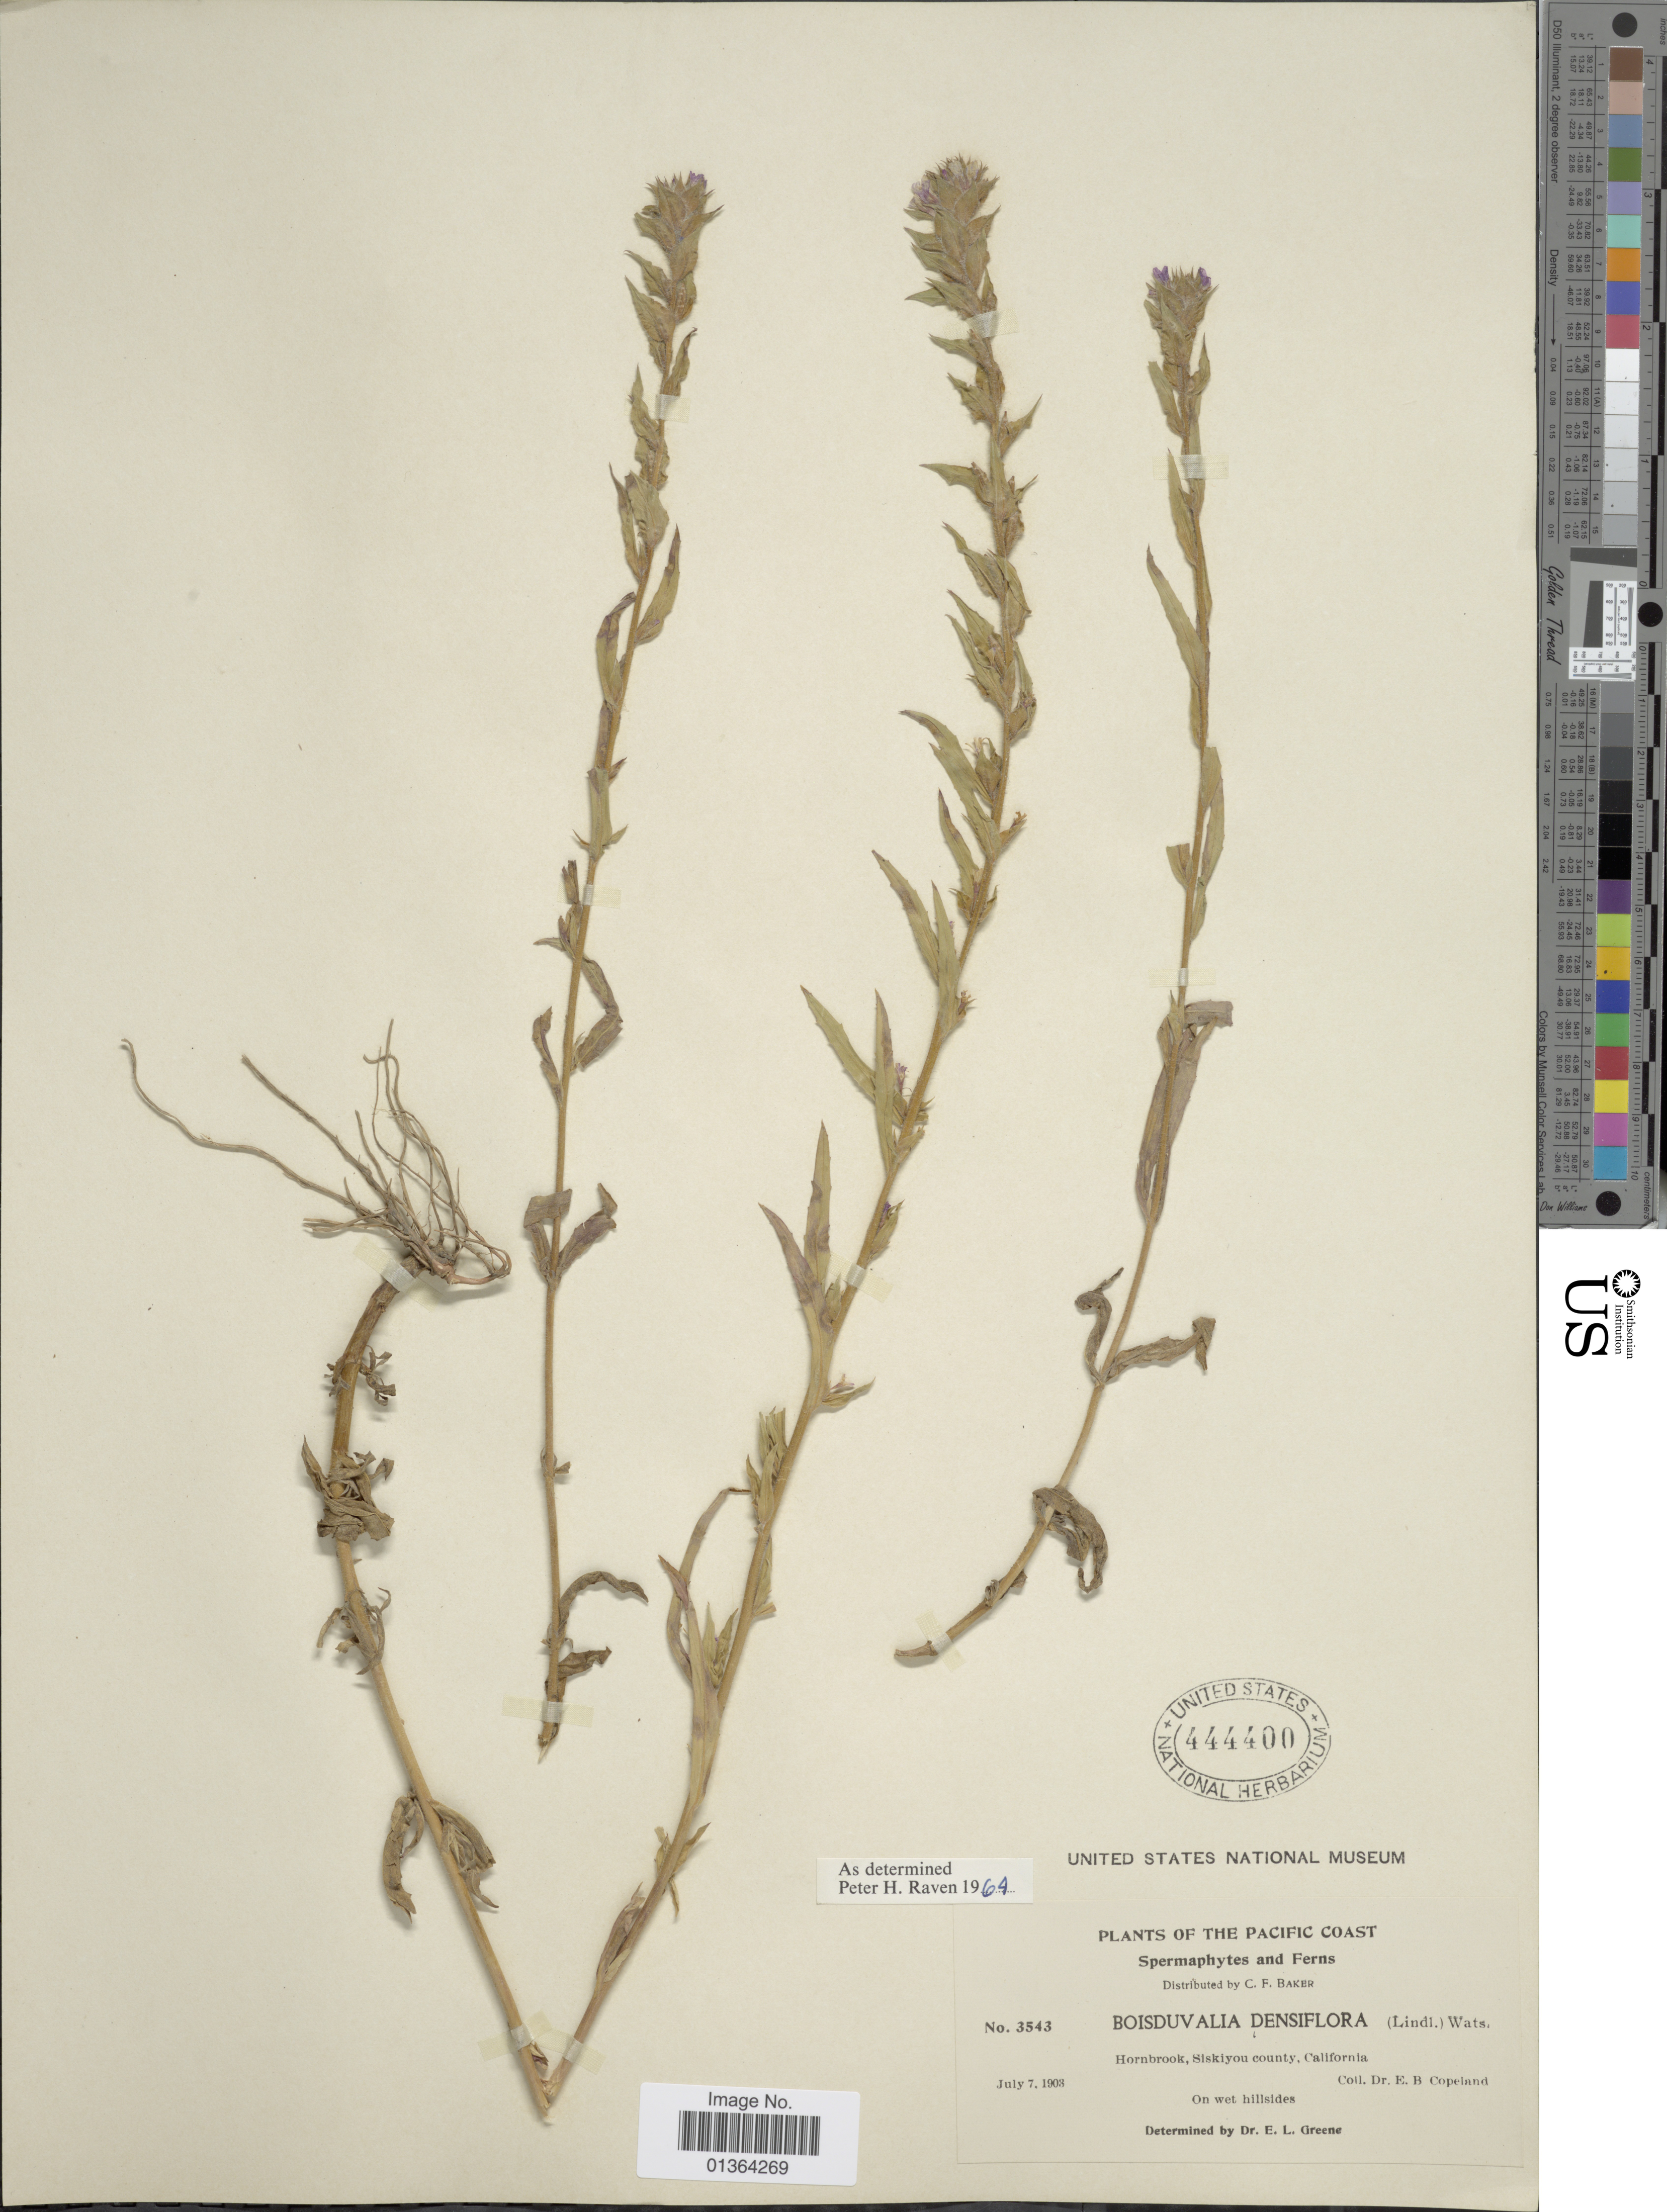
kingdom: Plantae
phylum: Tracheophyta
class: Magnoliopsida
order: Myrtales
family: Onagraceae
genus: Epilobium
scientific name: Epilobium densiflorum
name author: (Lindl.) Hoch & P.H. Raven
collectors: E. B. Copeland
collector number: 3543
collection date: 1903-07-07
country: United States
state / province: California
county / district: Siskiyou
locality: Pacific Coast. Spermaphytes and Ferns. Hornbrook, Siskiyou county.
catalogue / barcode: US 444400